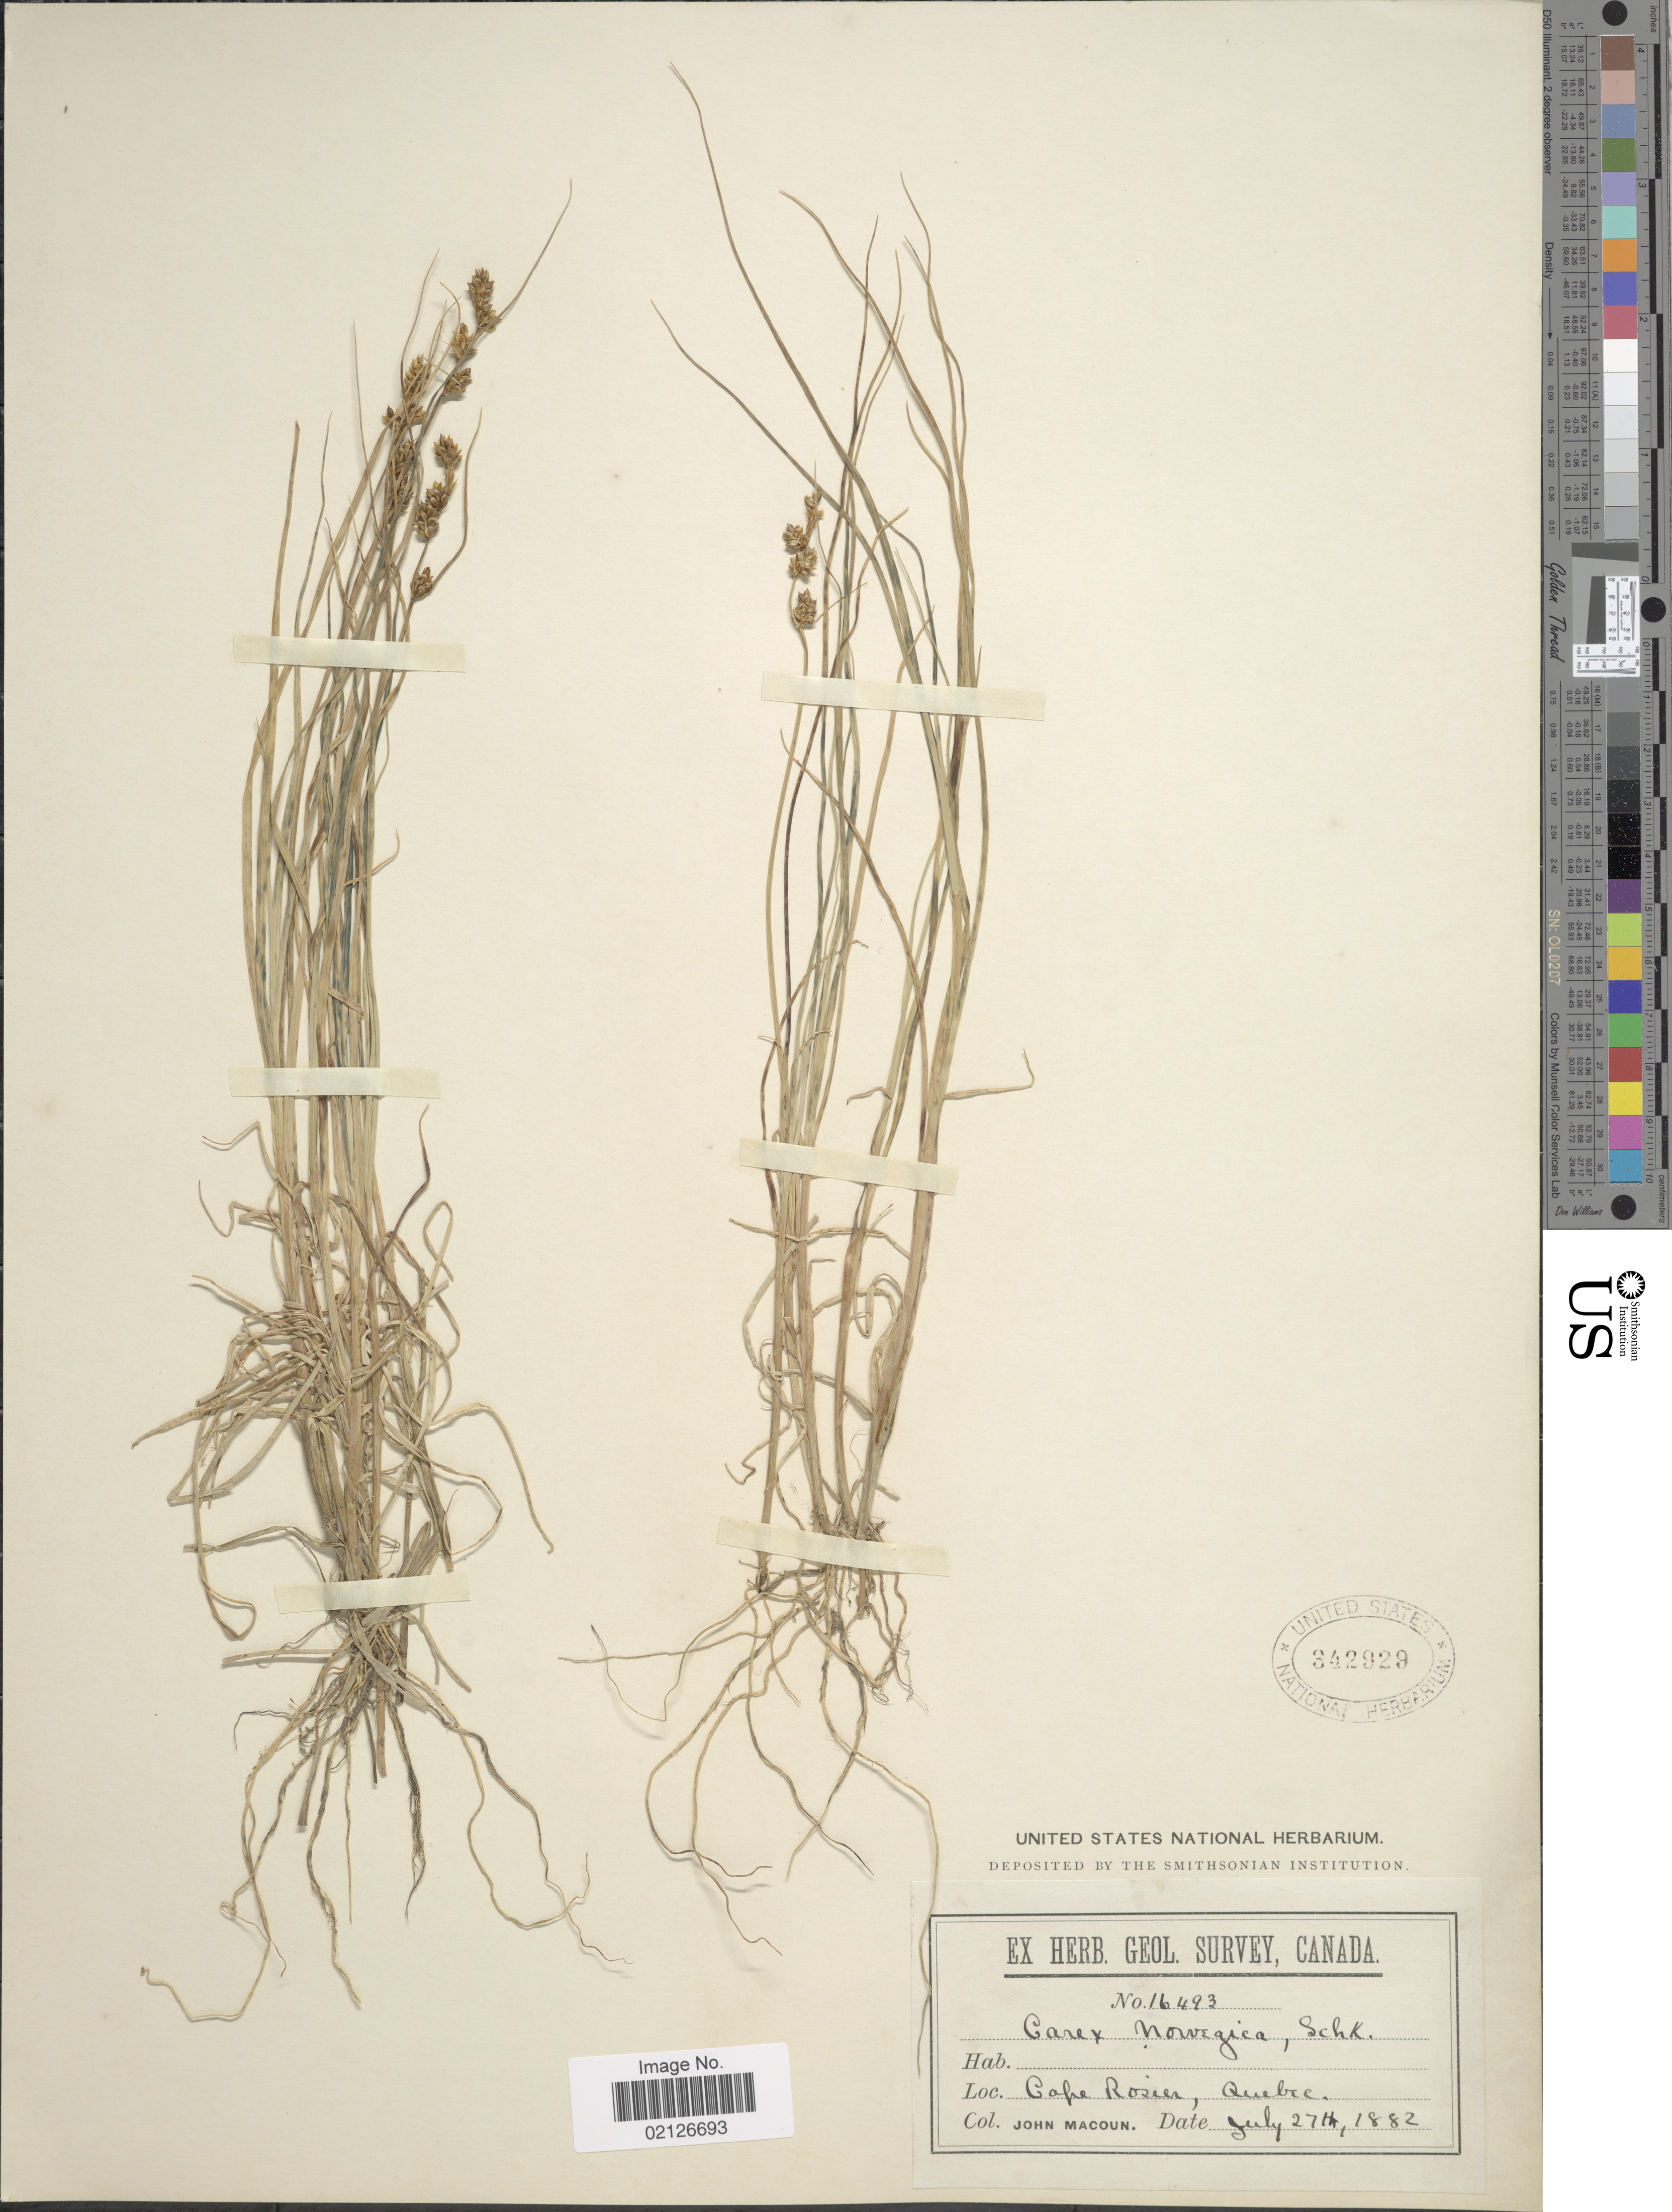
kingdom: Plantae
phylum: Tracheophyta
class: Liliopsida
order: Poales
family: Cyperaceae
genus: Carex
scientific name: Carex norvegica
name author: Retz.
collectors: J. Macoun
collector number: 16493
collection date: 1882-07-27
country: Canada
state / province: Quebec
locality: Cape Rosier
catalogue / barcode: US 342929